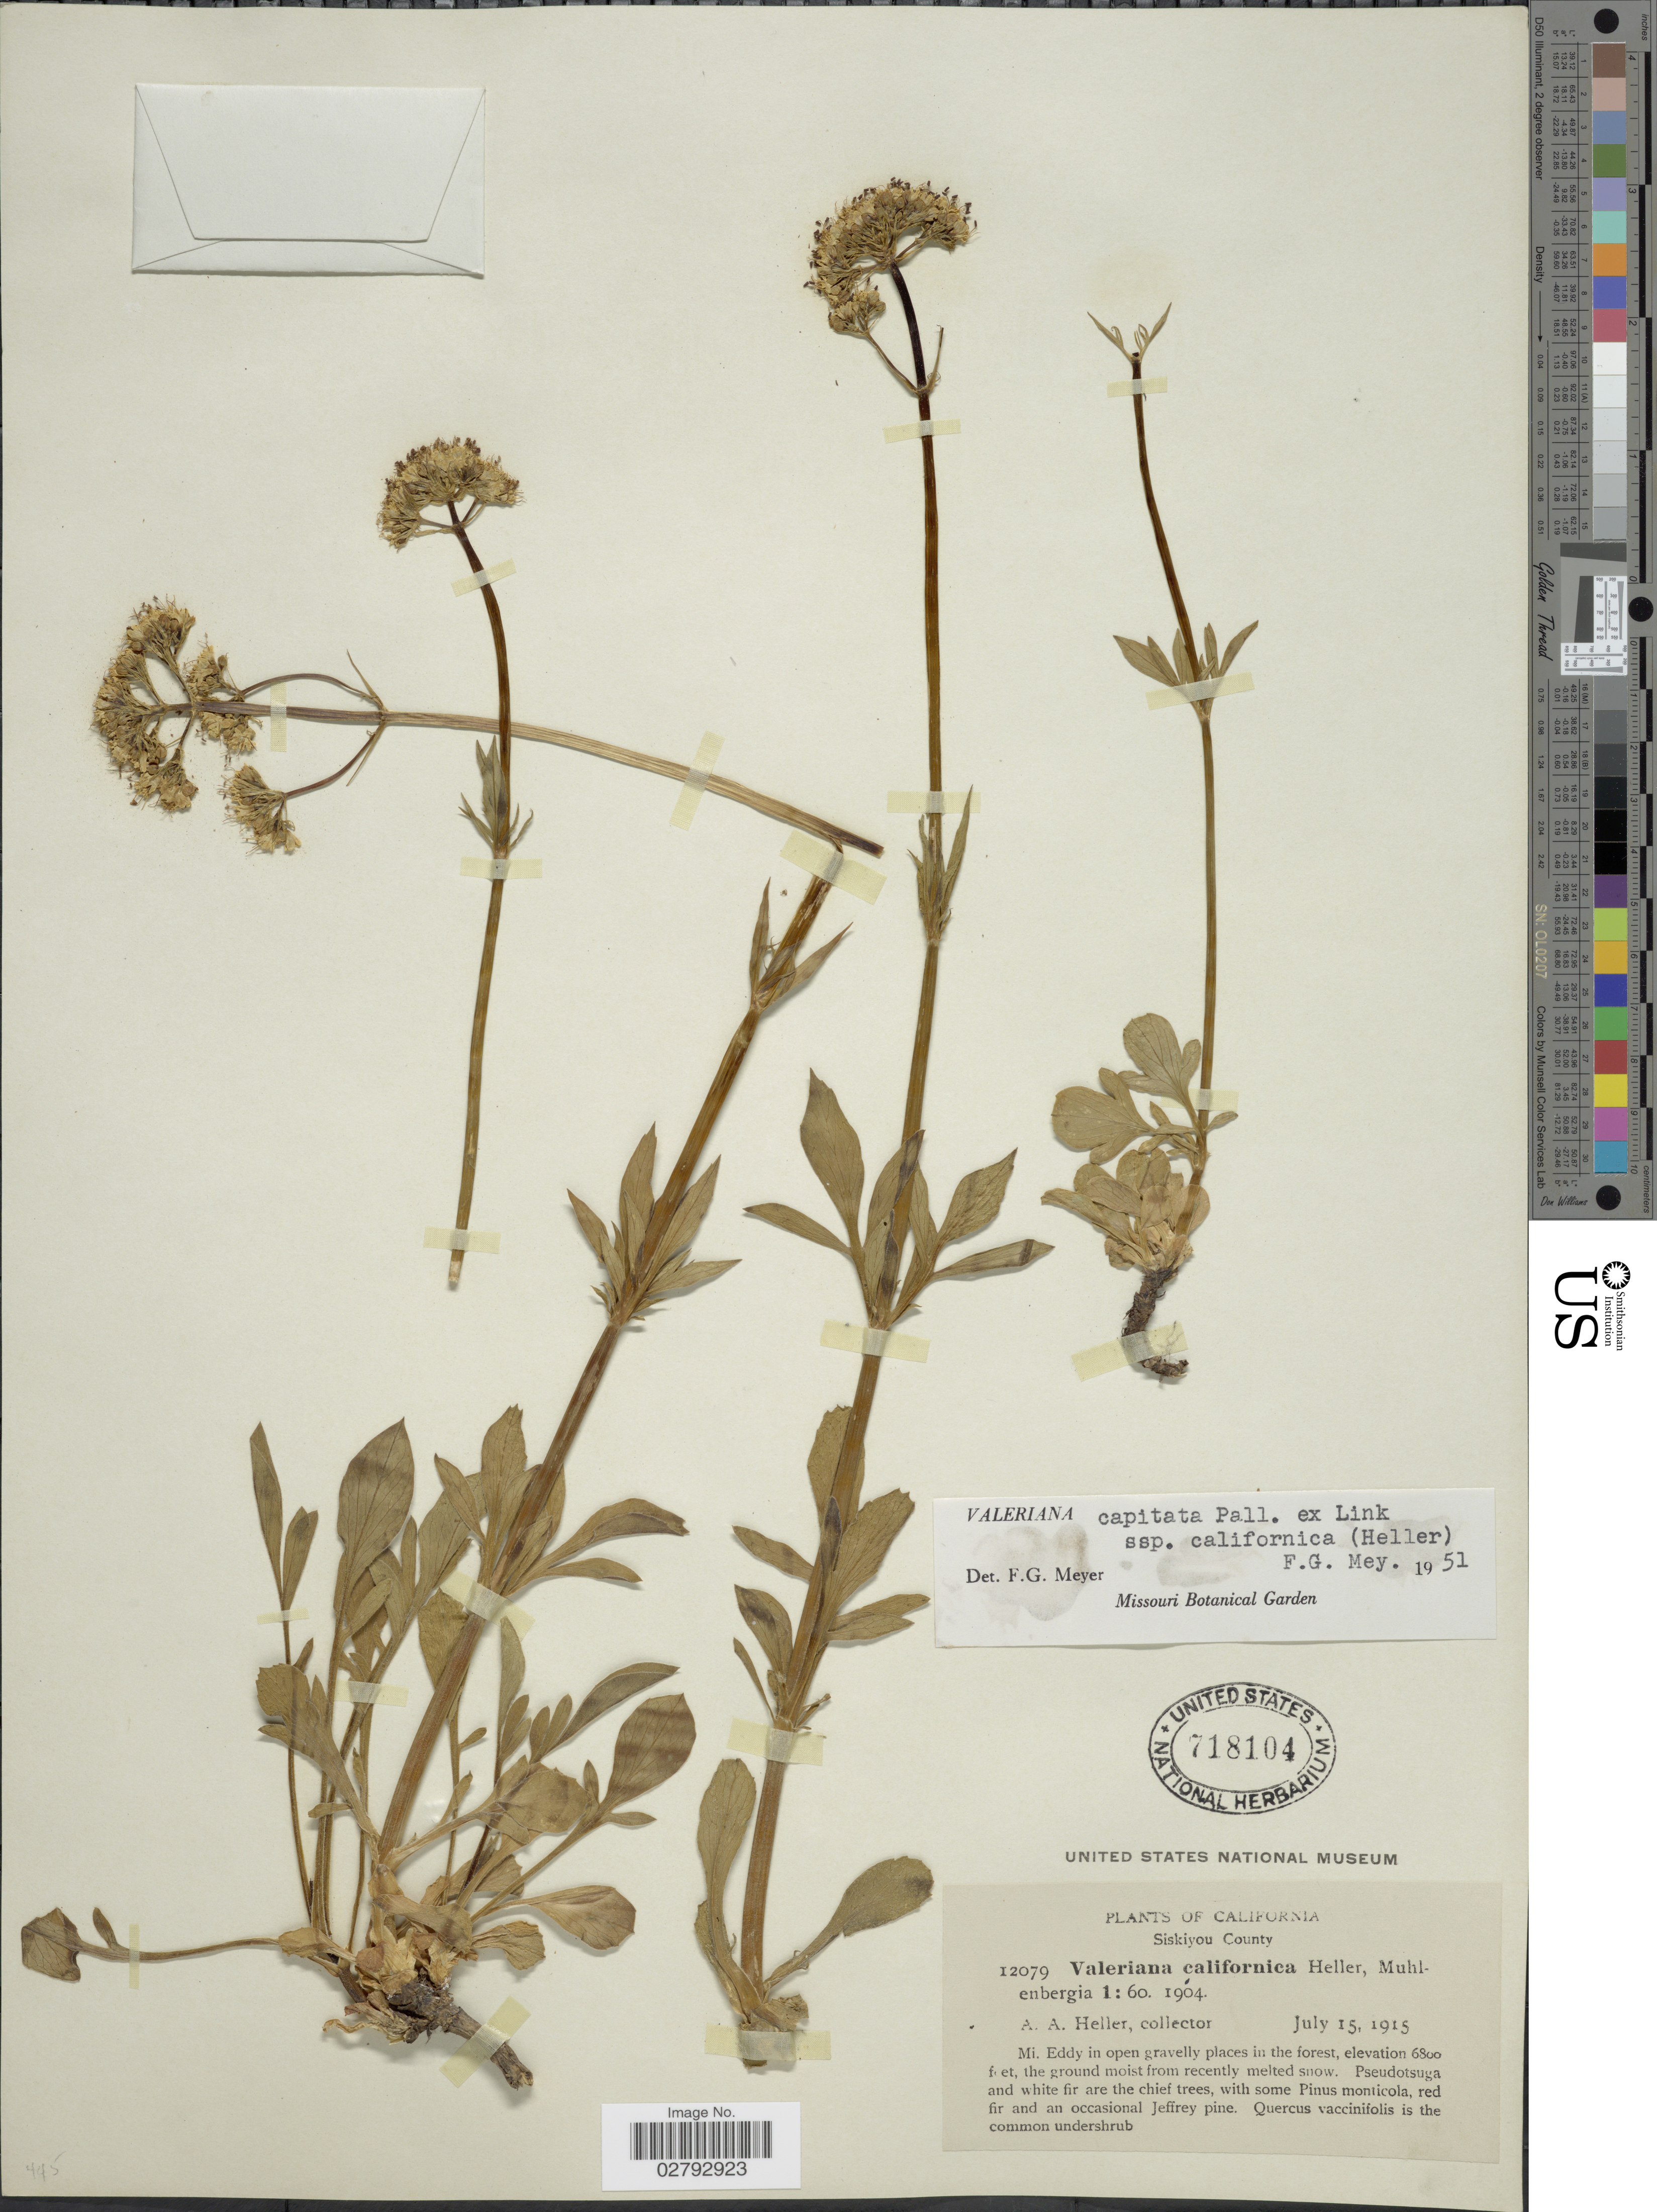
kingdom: Plantae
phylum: Tracheophyta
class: Magnoliopsida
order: Dipsacales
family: Caprifoliaceae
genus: Valeriana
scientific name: Valeriana capitata subsp. californica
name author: (A. Heller) F.G. Mey.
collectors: A. A. Heller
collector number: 12079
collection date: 1915-07-15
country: United States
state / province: California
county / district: Siskiyou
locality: Siskiyou County. Mi. Edddy in open gravelly places in the forest.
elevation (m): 2073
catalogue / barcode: US 718104